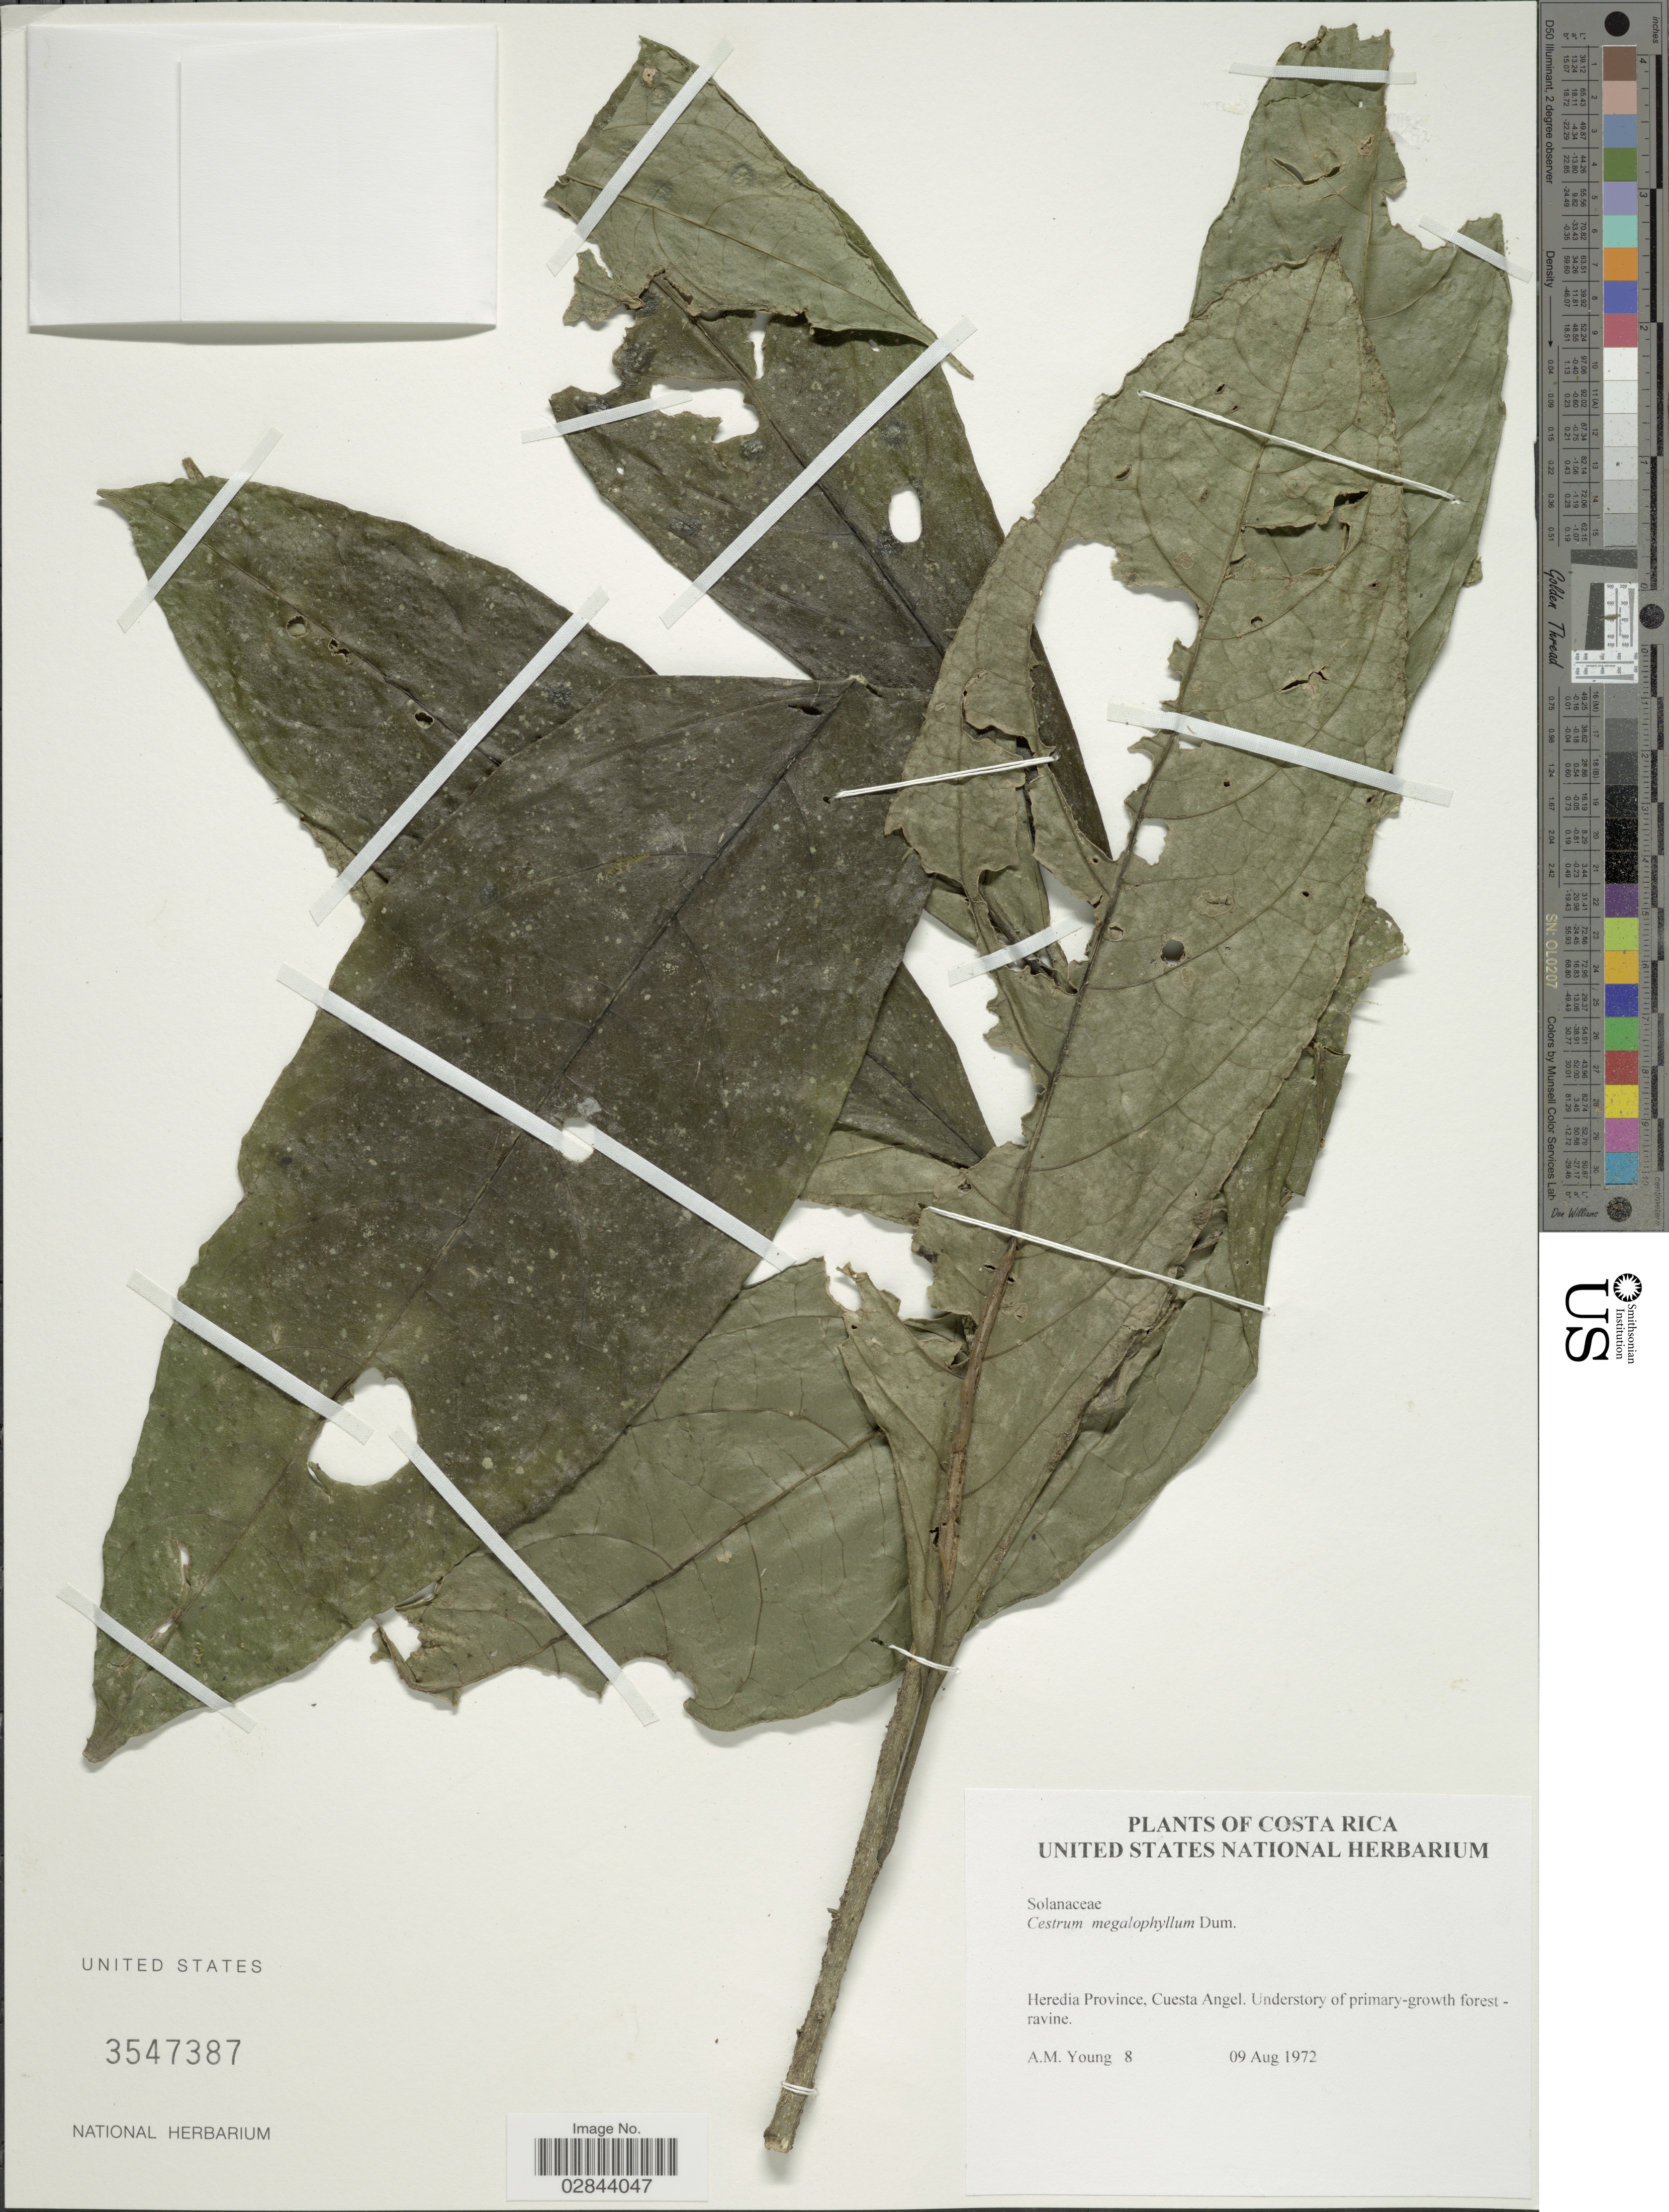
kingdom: Plantae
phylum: Tracheophyta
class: Magnoliopsida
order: Solanales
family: Solanaceae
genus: Cestrum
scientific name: Cestrum schlechtendahlii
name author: G. Don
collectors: A. Young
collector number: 8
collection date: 1972-08-09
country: Costa Rica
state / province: Heredia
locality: Heredia Province, Cuesta Angel.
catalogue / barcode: US 3547387